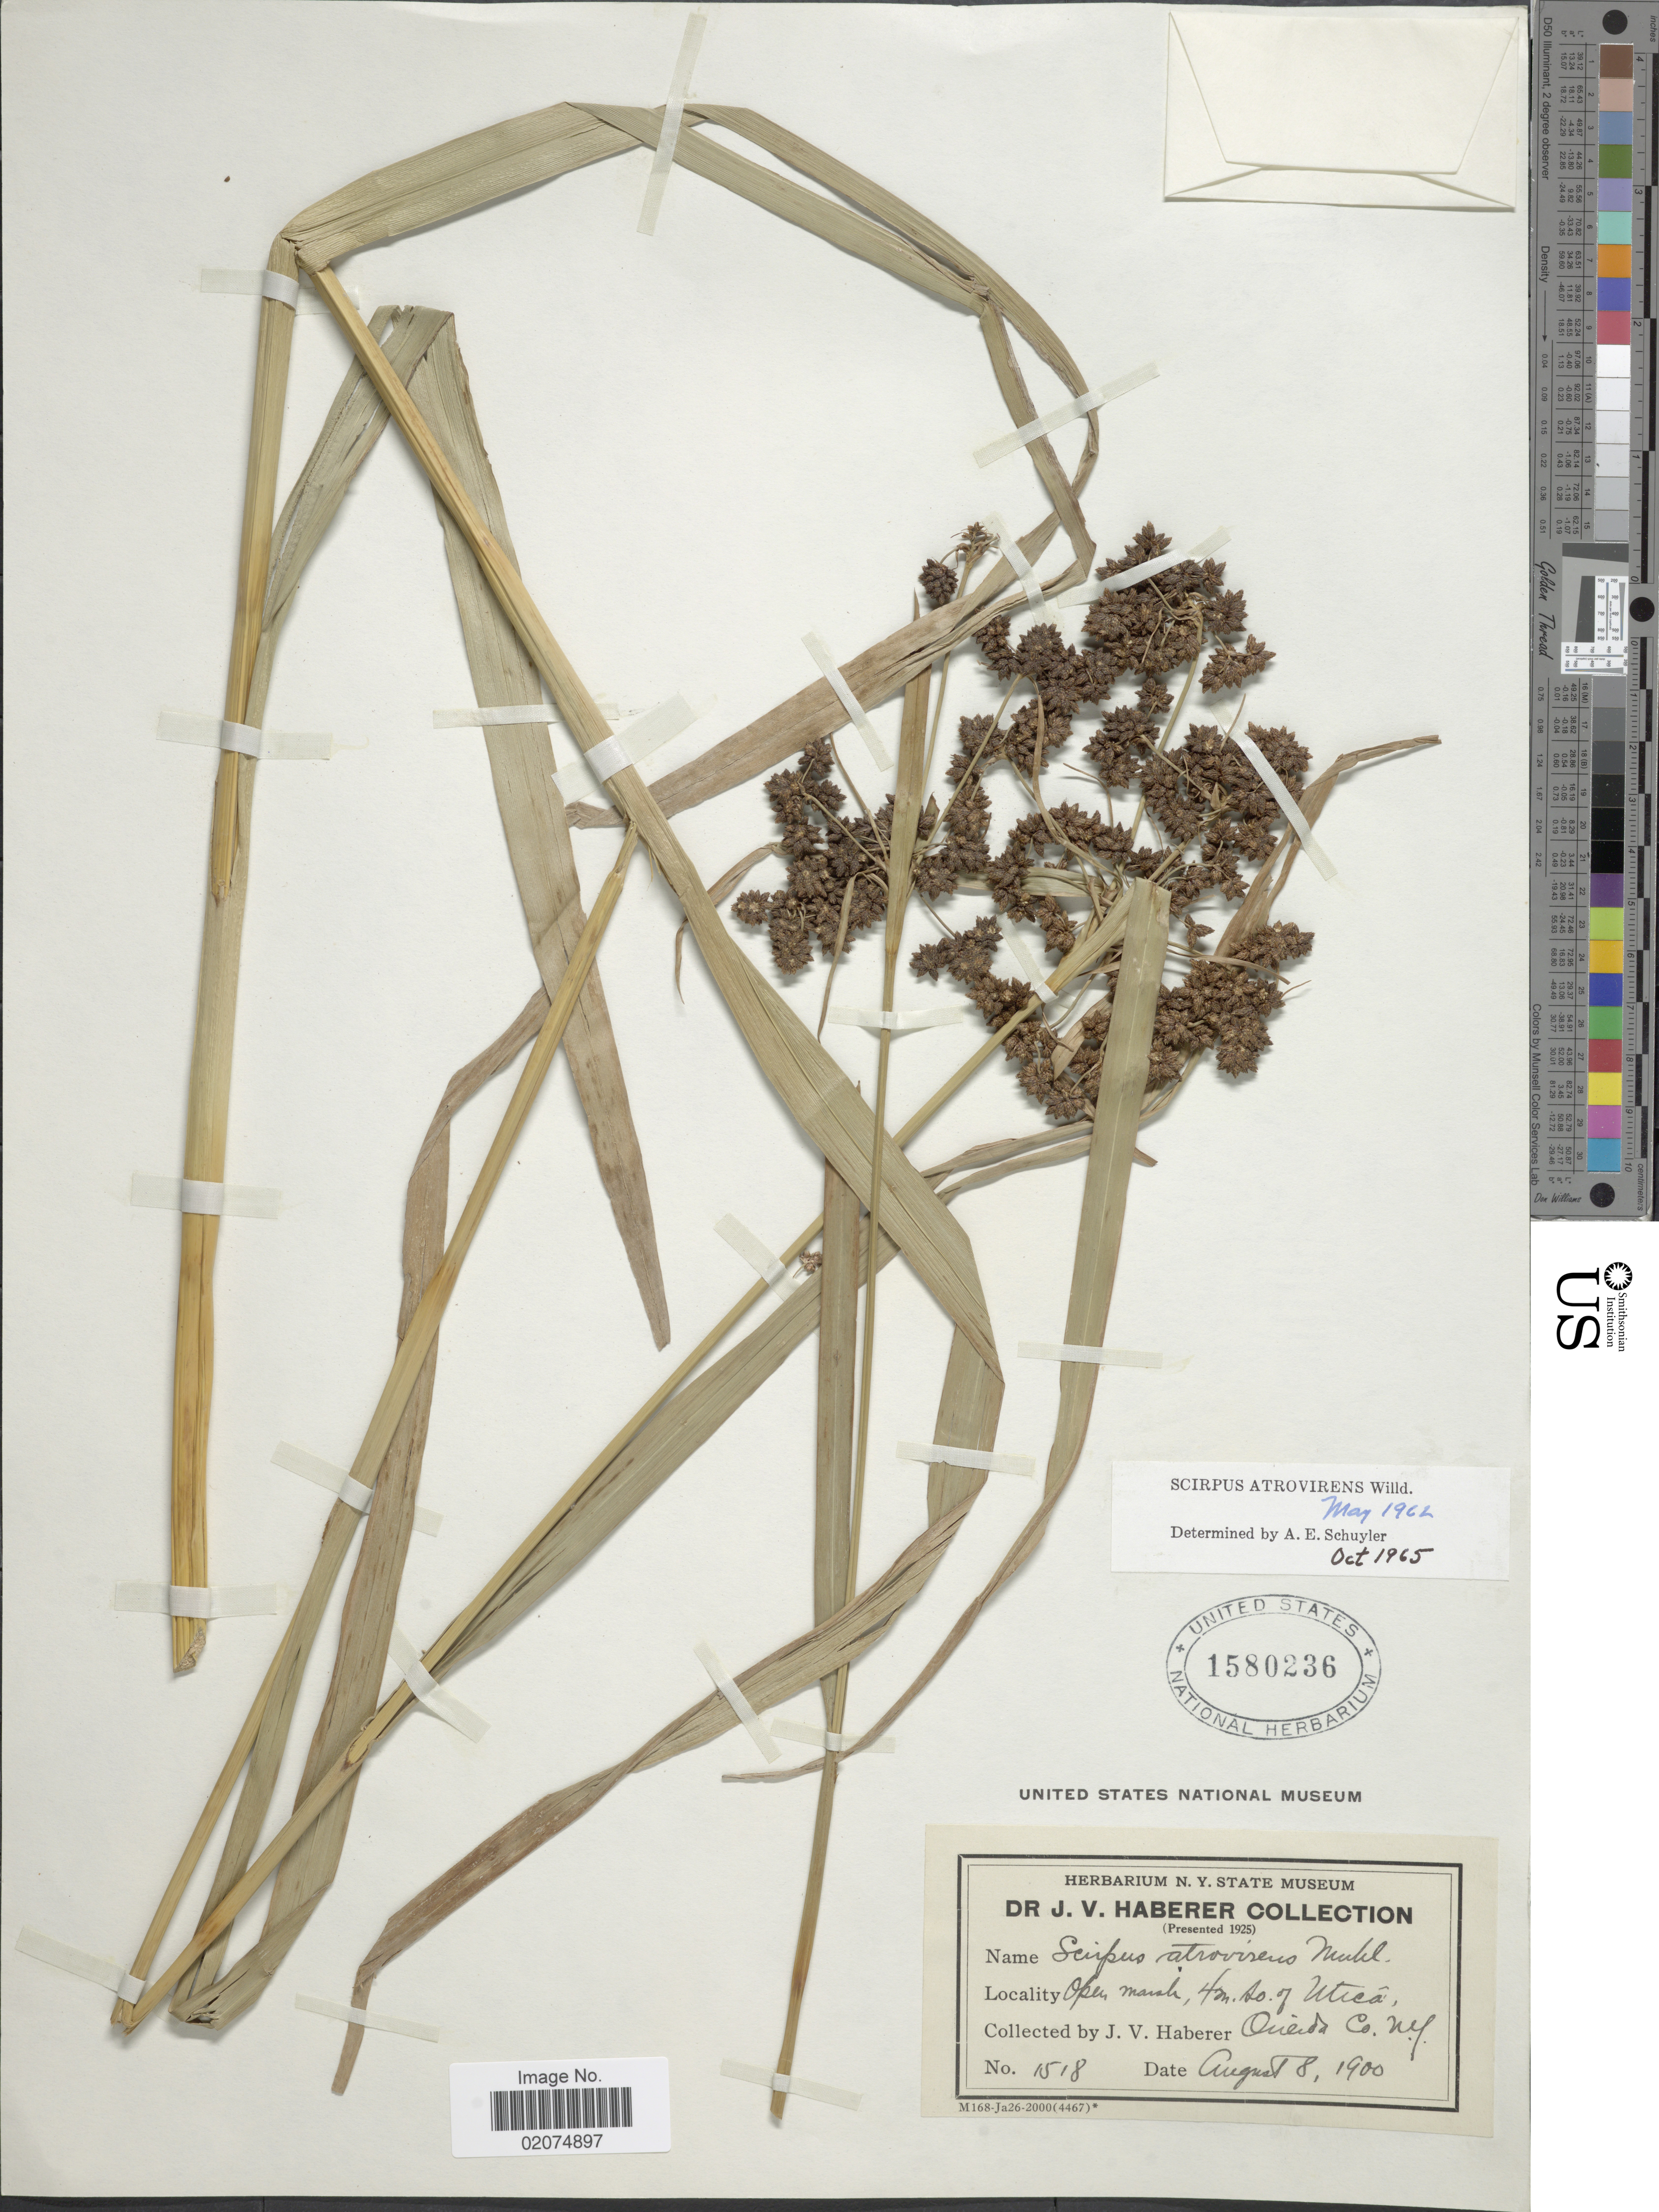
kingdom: Plantae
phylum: Tracheophyta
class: Liliopsida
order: Poales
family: Cyperaceae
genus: Scirpus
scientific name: Scirpus atrovirens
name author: Willd.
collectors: J. V. Haberer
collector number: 1518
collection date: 1900-08-08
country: United States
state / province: New York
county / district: Oneida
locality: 4 m. so of Utica, Oneida Co., N.Y.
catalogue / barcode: US 1580236